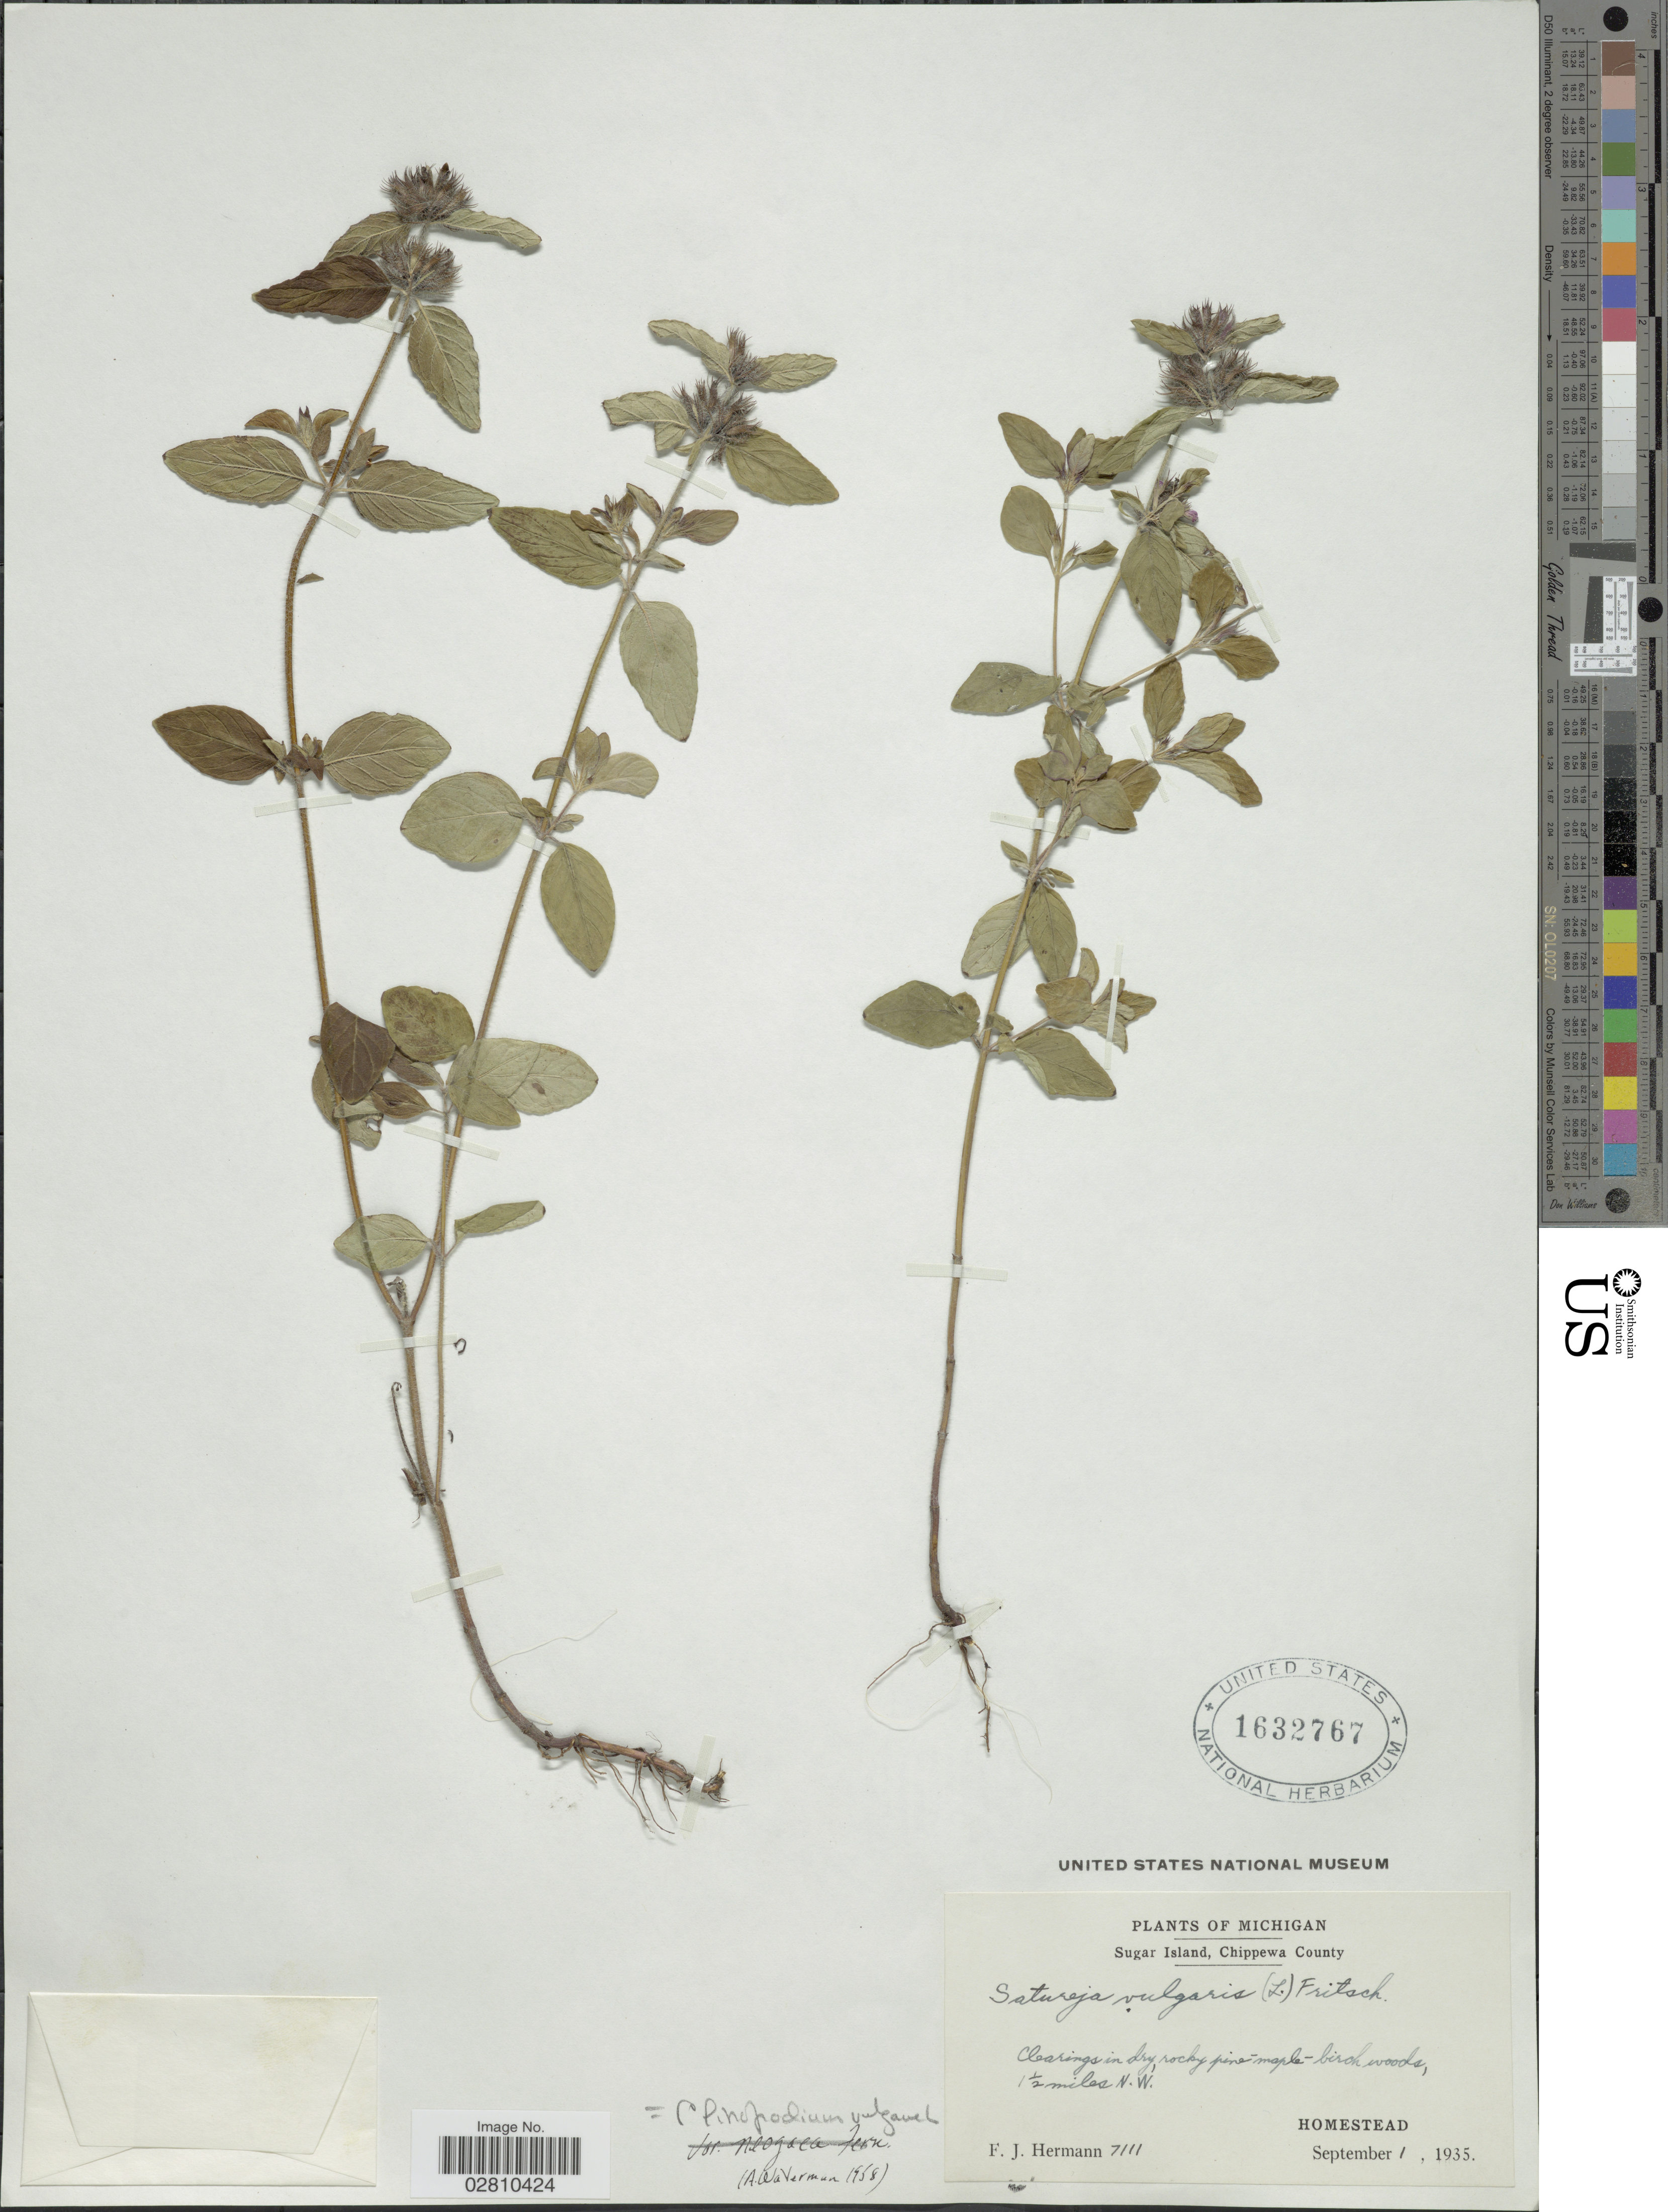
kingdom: Plantae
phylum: Tracheophyta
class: Magnoliopsida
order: Lamiales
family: Lamiaceae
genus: Clinopodium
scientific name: Clinopodium vulgare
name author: L.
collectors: F. J. Hermann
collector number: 7111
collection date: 1935-09-01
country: United States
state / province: Michigan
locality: Sugar Island, Chippewa County. Clearings in dry, rocky pine-maple-birch woods, 1½ miles N.W. Homestead.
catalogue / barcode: US 1632767